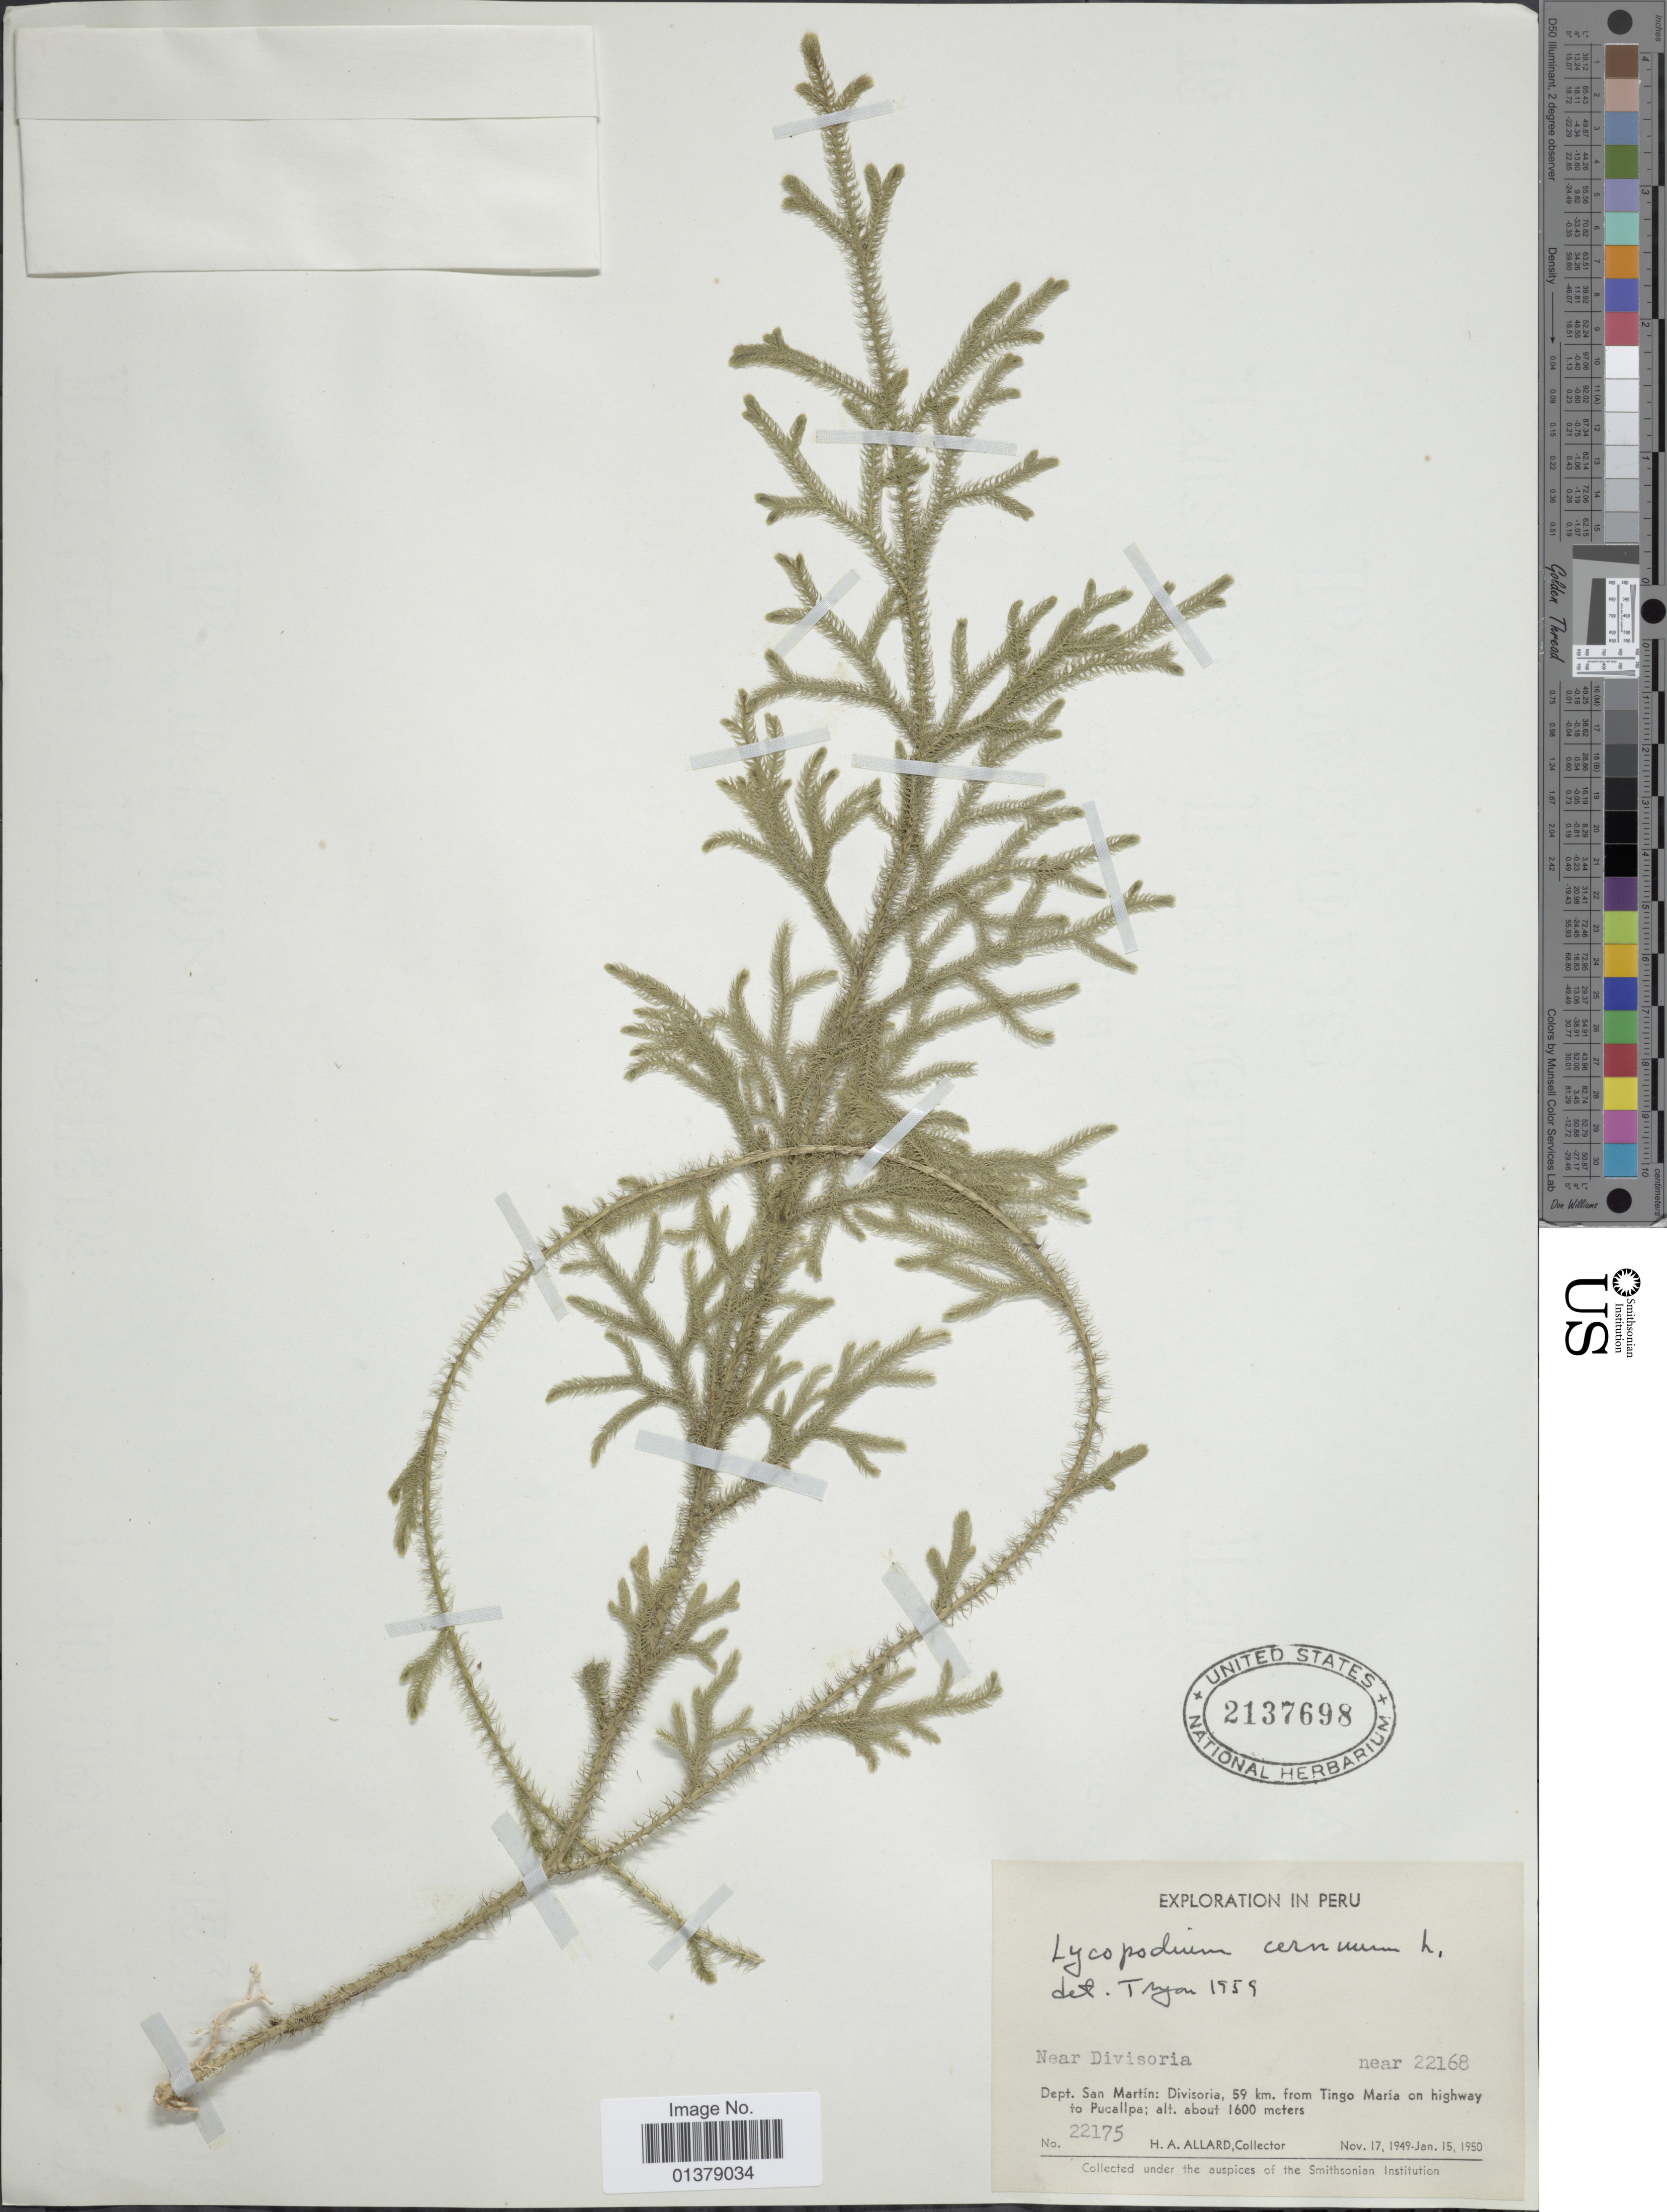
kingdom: Plantae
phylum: Tracheophyta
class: Lycopodiopsida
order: Lycopodiales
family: Lycopodiaceae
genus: Palhinhaea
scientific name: Palhinhaea cernua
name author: (L.) Vasc. & Franco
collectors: H. A. Allard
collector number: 22175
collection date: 1949-11-17/1950-01-15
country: Peru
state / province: San Martín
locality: Divisoria, 59km. km from Tingo Maria on highway to Pucallpa, near 22168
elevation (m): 1600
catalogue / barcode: US 2137698